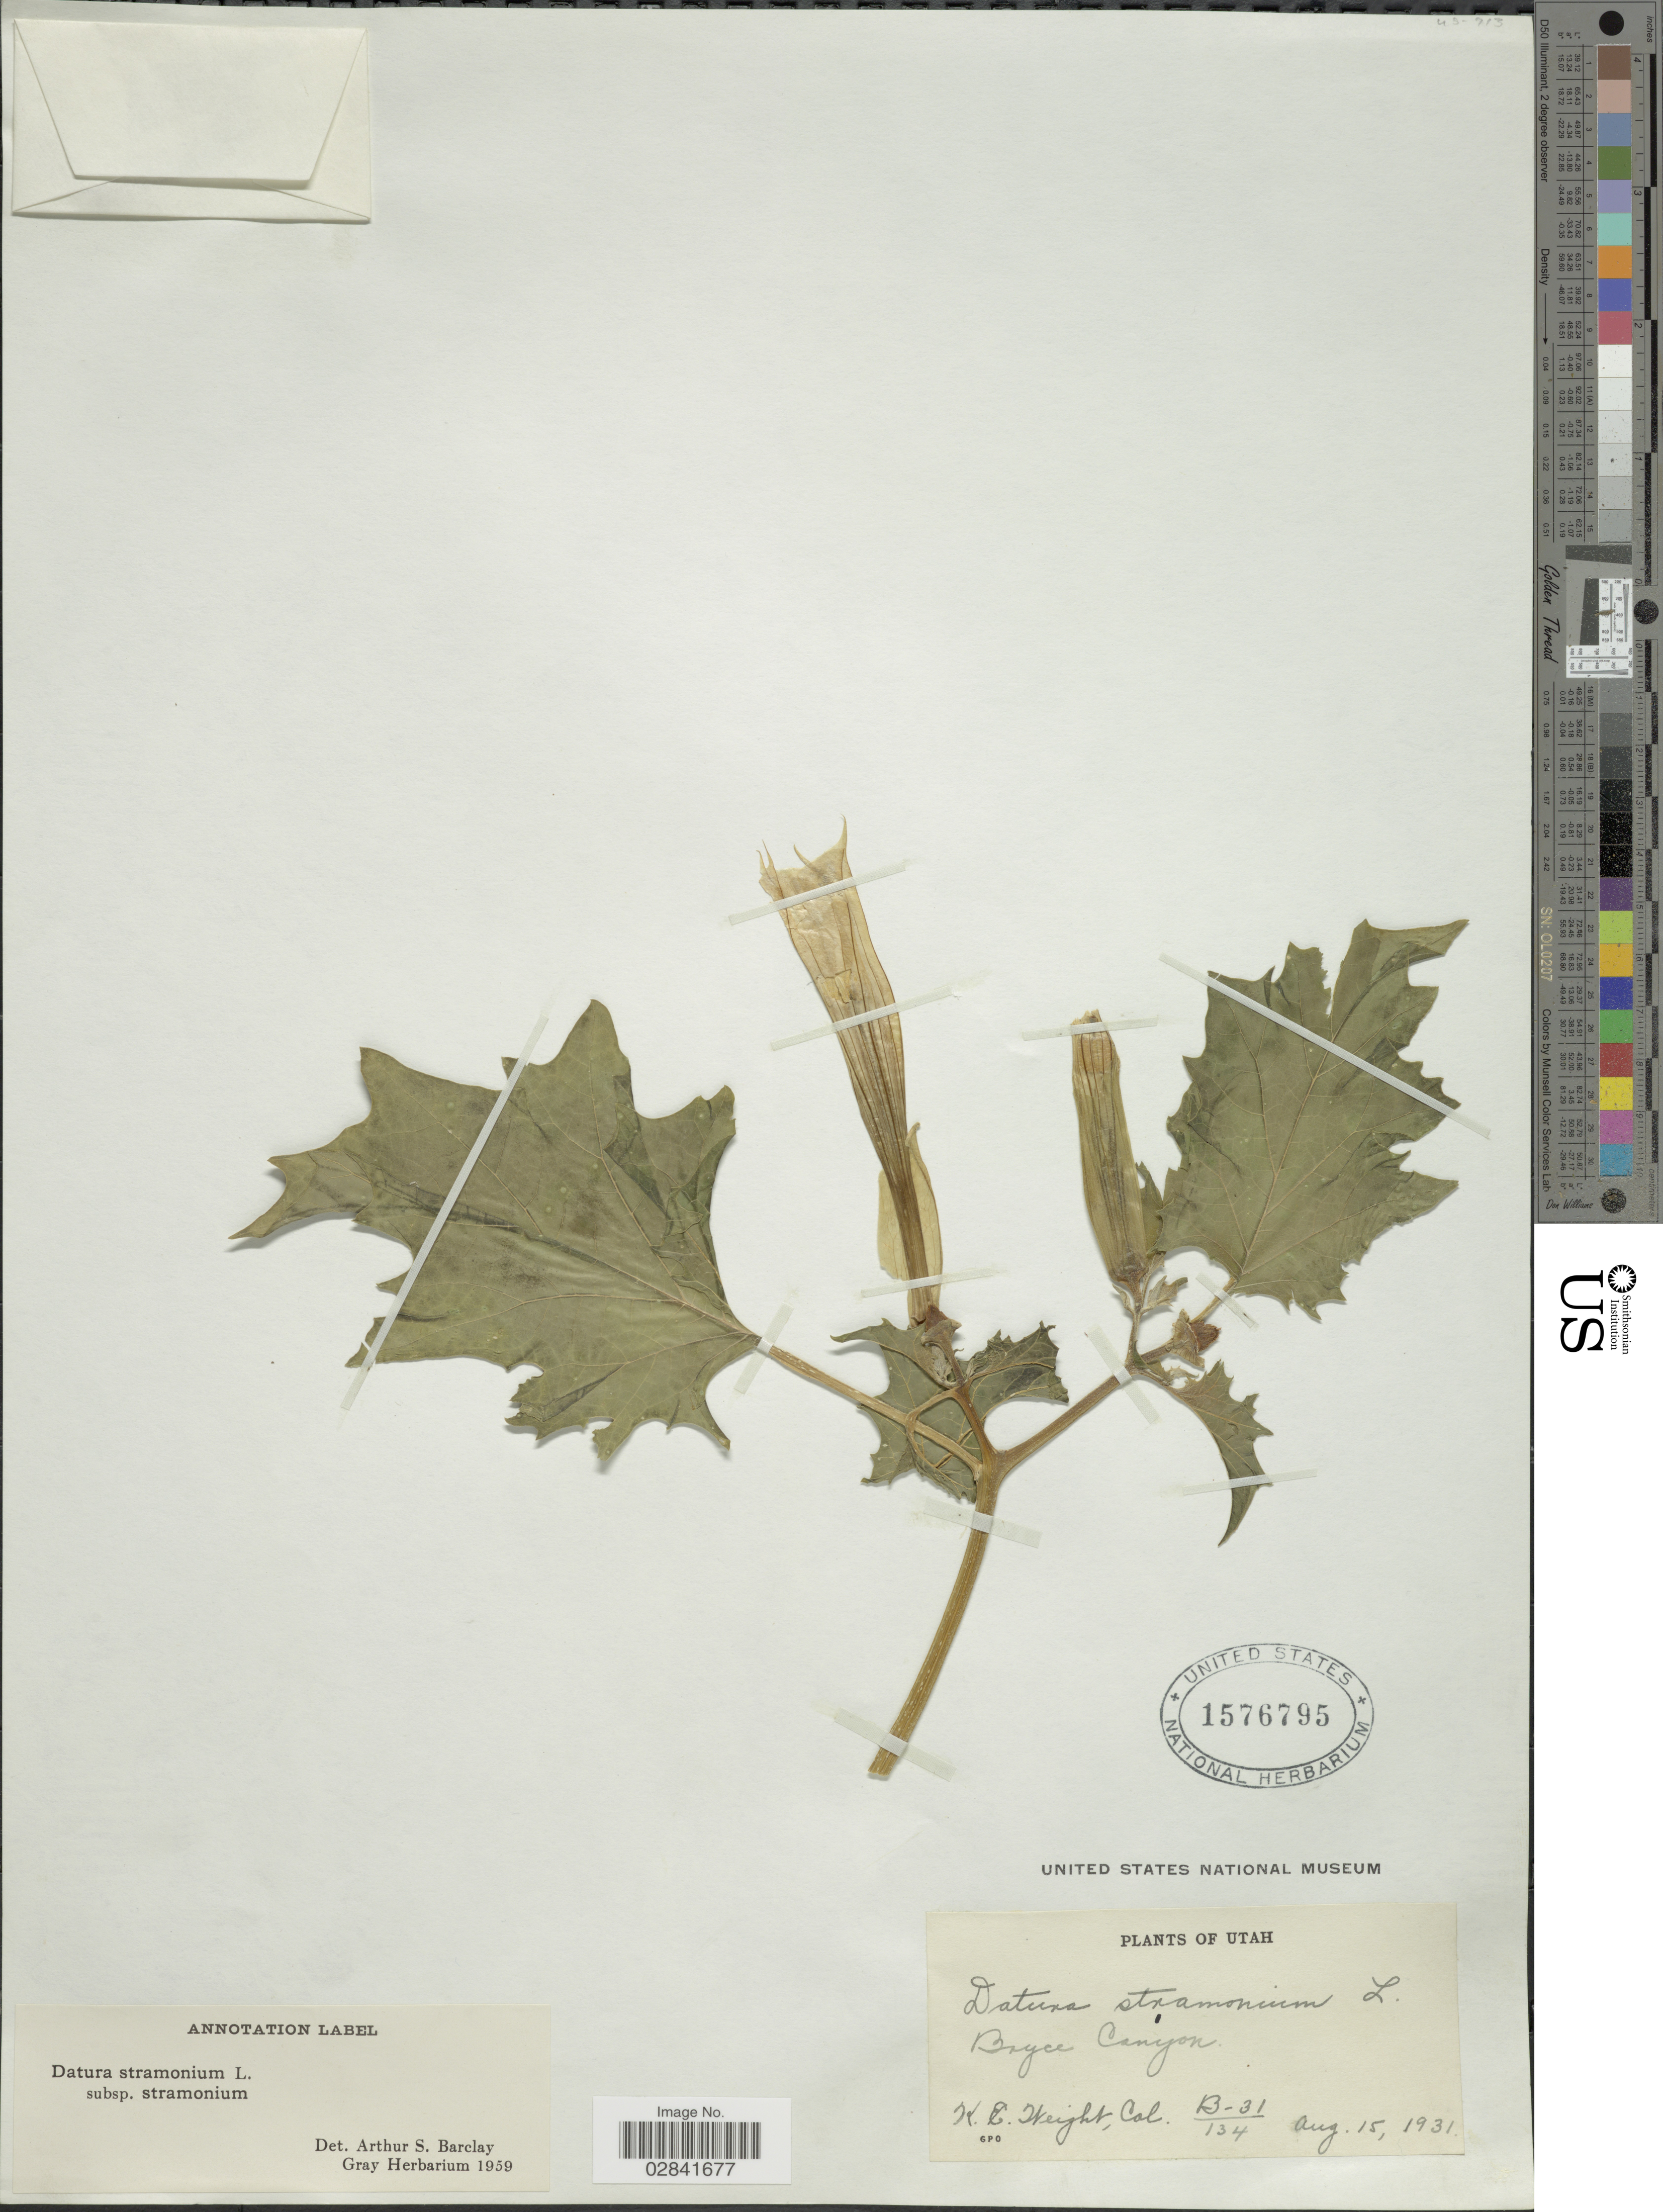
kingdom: Plantae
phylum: Tracheophyta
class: Magnoliopsida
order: Solanales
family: Solanaceae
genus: Datura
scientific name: Datura stramonium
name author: L.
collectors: K. Weight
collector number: B-31/134?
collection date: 1931-08-15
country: United States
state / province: Utah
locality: Boyce Canyon.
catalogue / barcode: US 1576795